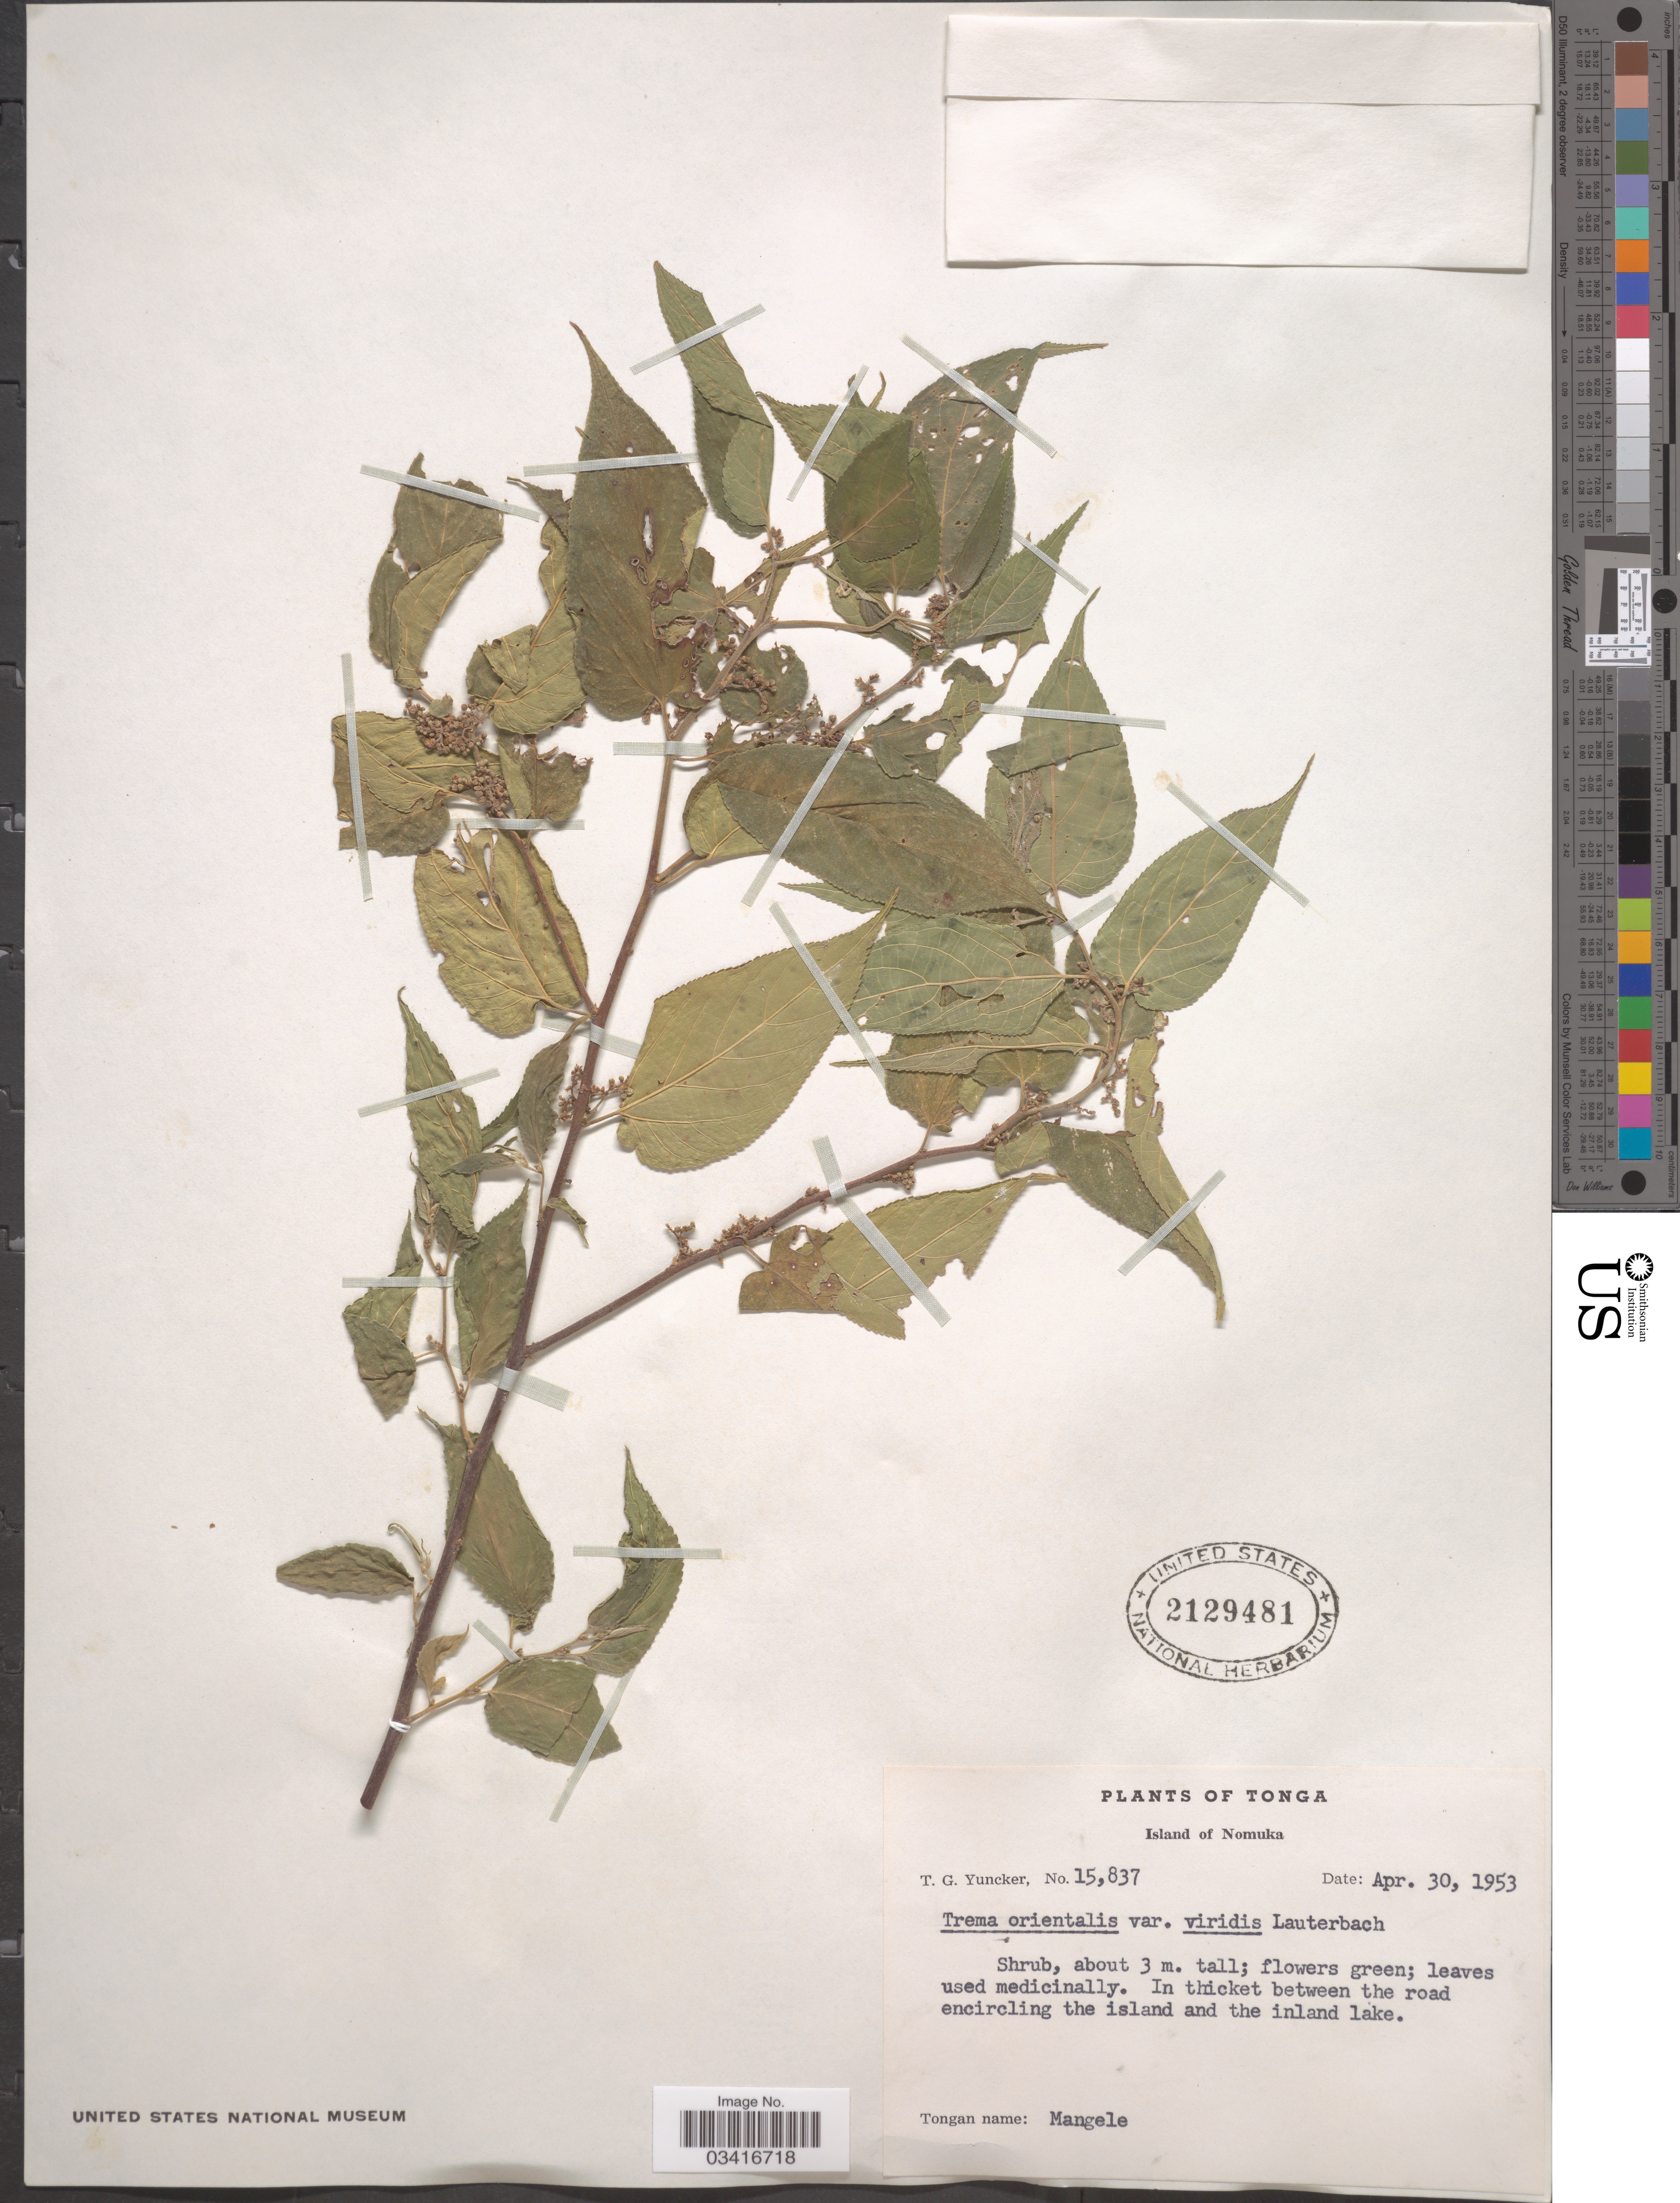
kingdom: Plantae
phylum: Tracheophyta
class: Magnoliopsida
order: Rosales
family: Cannabaceae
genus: Trema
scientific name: Trema orientale var. viridis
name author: (L.) Blume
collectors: T. G. Yuncker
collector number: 15837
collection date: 1953-04-30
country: Tonga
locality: Island of Nomuka. In thicket between the road encircling the island and the inland lake.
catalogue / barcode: US 2129481